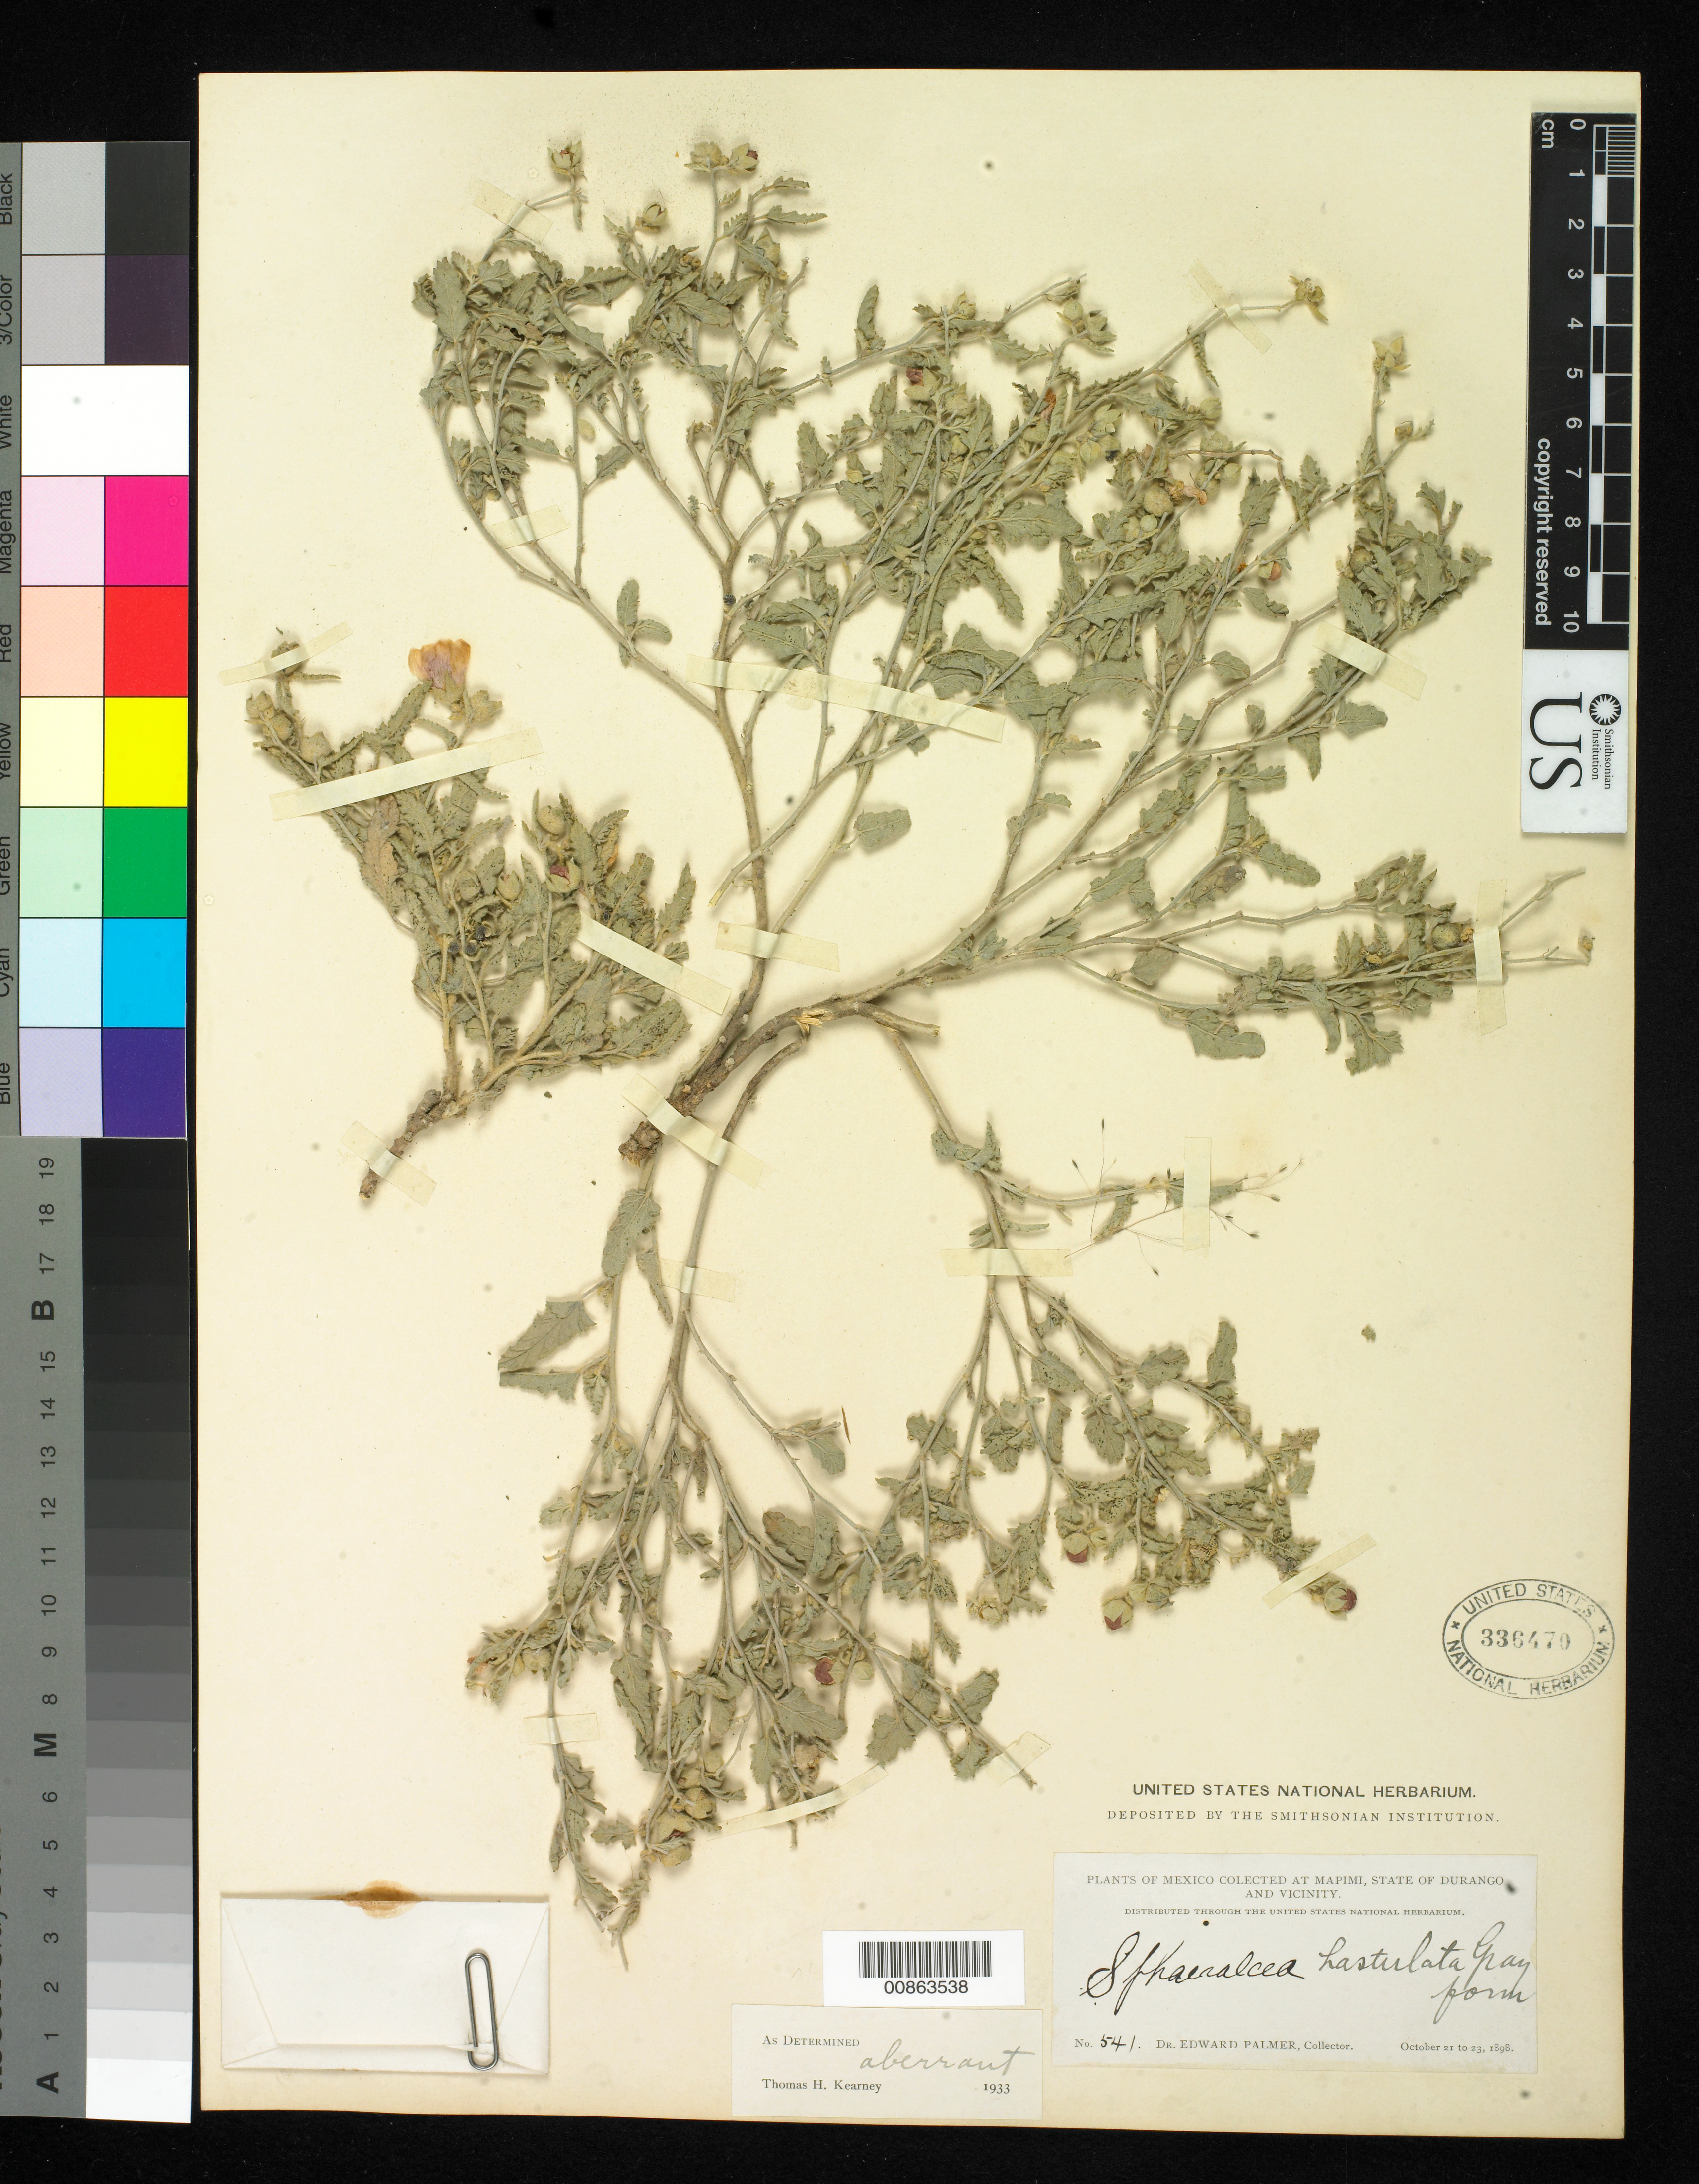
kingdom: Plantae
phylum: Tracheophyta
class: Magnoliopsida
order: Malvales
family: Malvaceae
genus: Sphaeralcea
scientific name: Sphaeralcea hastulata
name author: A. Gray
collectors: E. Palmer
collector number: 541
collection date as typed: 21 Oct 1898 to 23 Oct 1898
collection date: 1898-10-21/1898-10-23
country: Mexico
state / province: Durango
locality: Mapimi, Durango and vicinity.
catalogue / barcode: US 336470